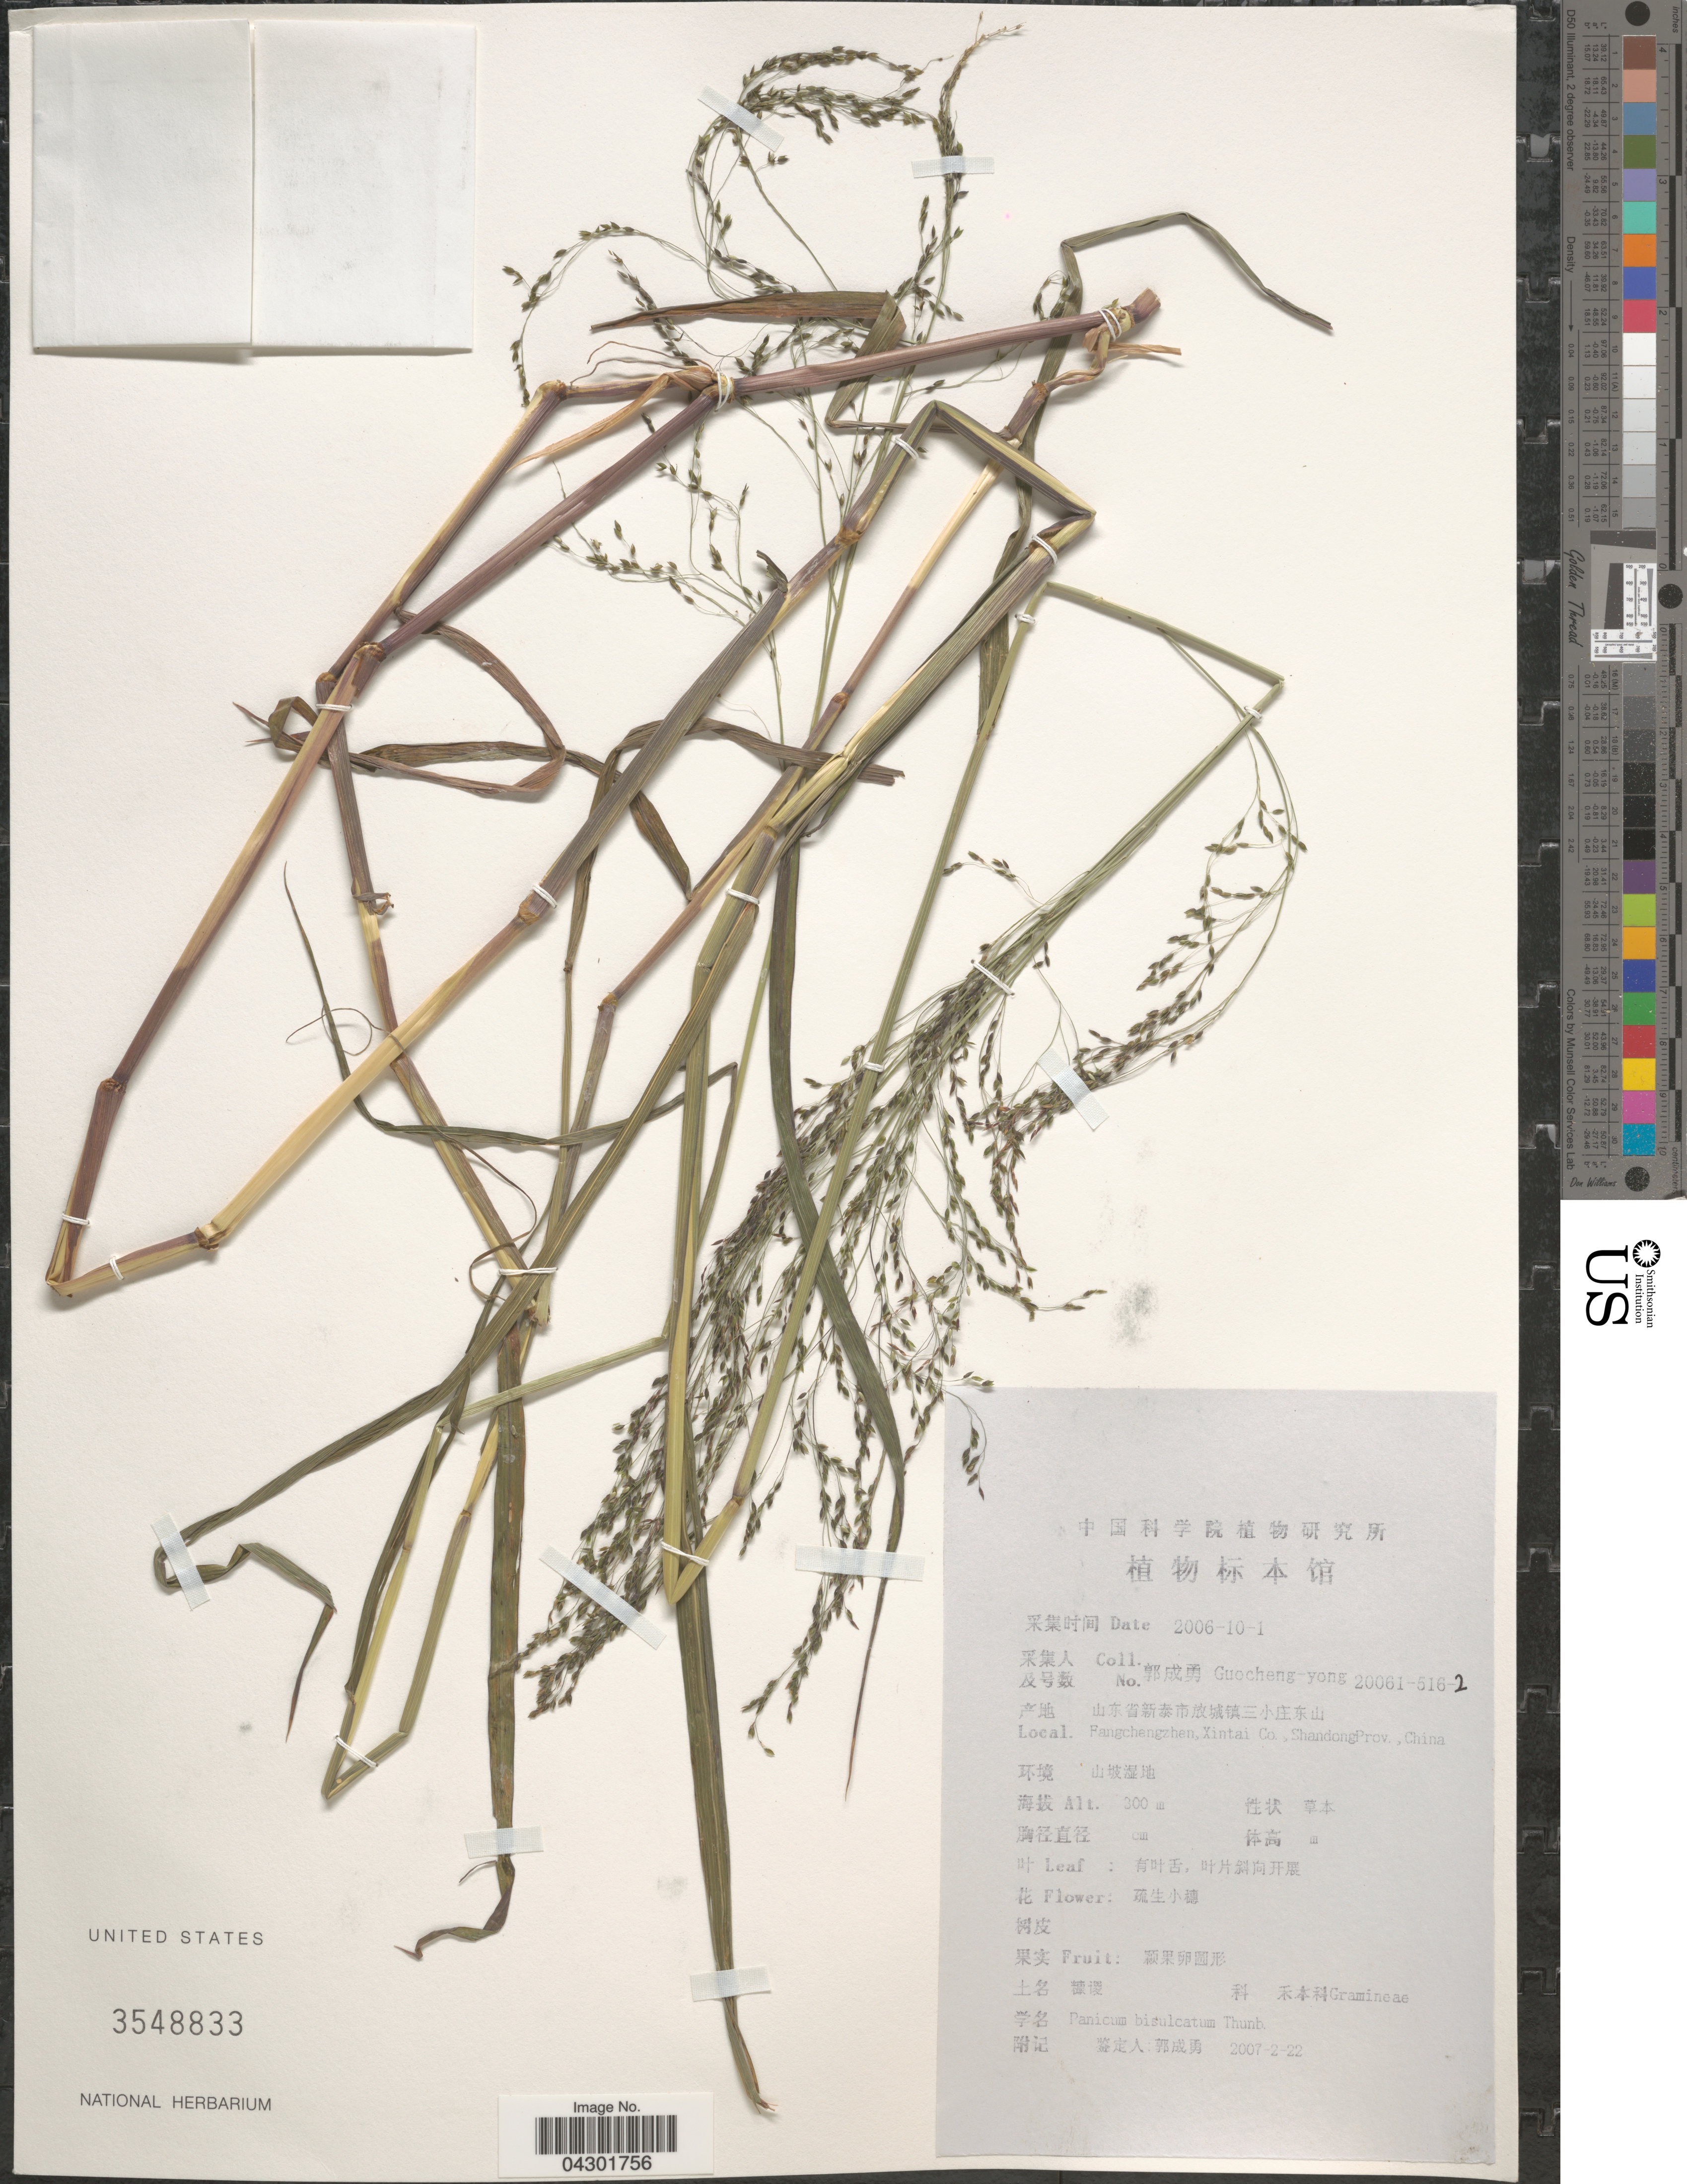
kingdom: Plantae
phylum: Tracheophyta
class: Liliopsida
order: Poales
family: Poaceae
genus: Panicum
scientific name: Panicum bisulcatum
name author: Thunb.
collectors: Guo cheng-yong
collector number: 20061-516-2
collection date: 2006-10-01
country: China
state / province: Shandong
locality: X. Fangchengzhen, Xintai Co., Shandong Prov.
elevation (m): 300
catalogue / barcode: US 3548833